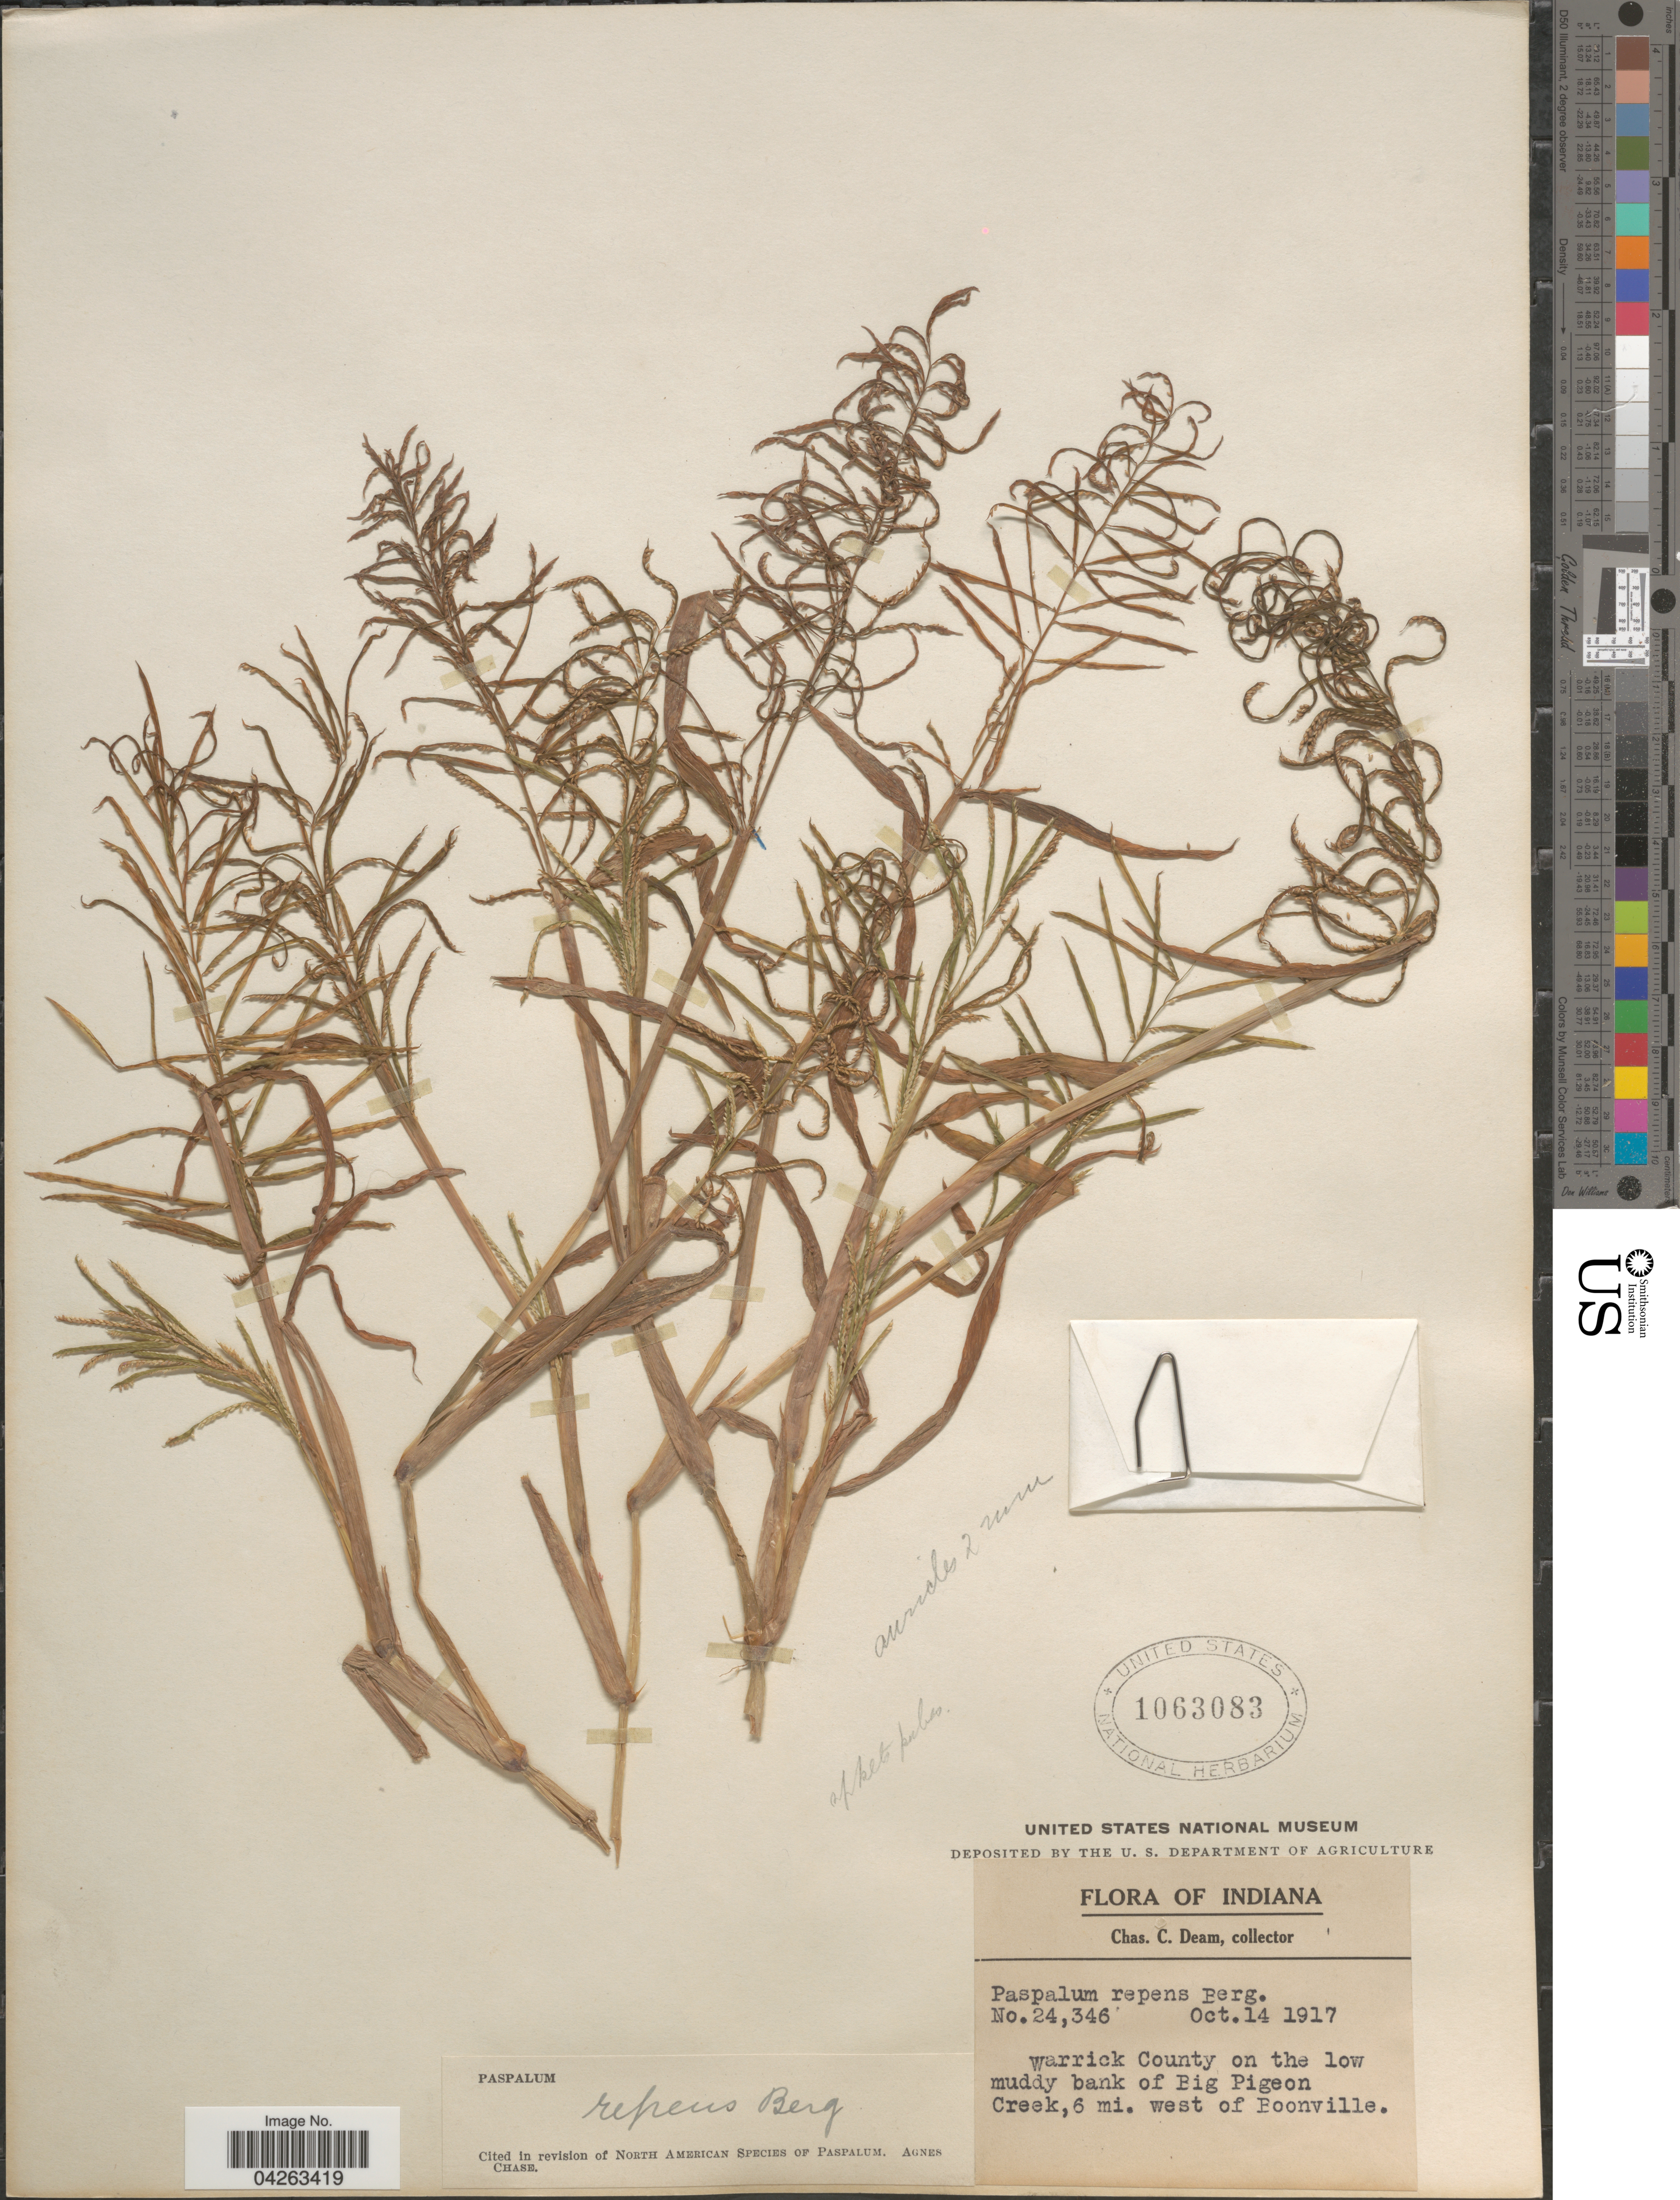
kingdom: Plantae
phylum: Tracheophyta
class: Liliopsida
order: Poales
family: Poaceae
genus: Paspalum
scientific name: Paspalum repens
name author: P.J. Bergius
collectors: C. C. Deam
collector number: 24346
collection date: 1917-10-14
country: United States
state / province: Indiana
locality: Warrick County on the low muddy bank of Big Pigeon Creek,6 mi. west of Boonville.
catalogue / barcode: US 1063083